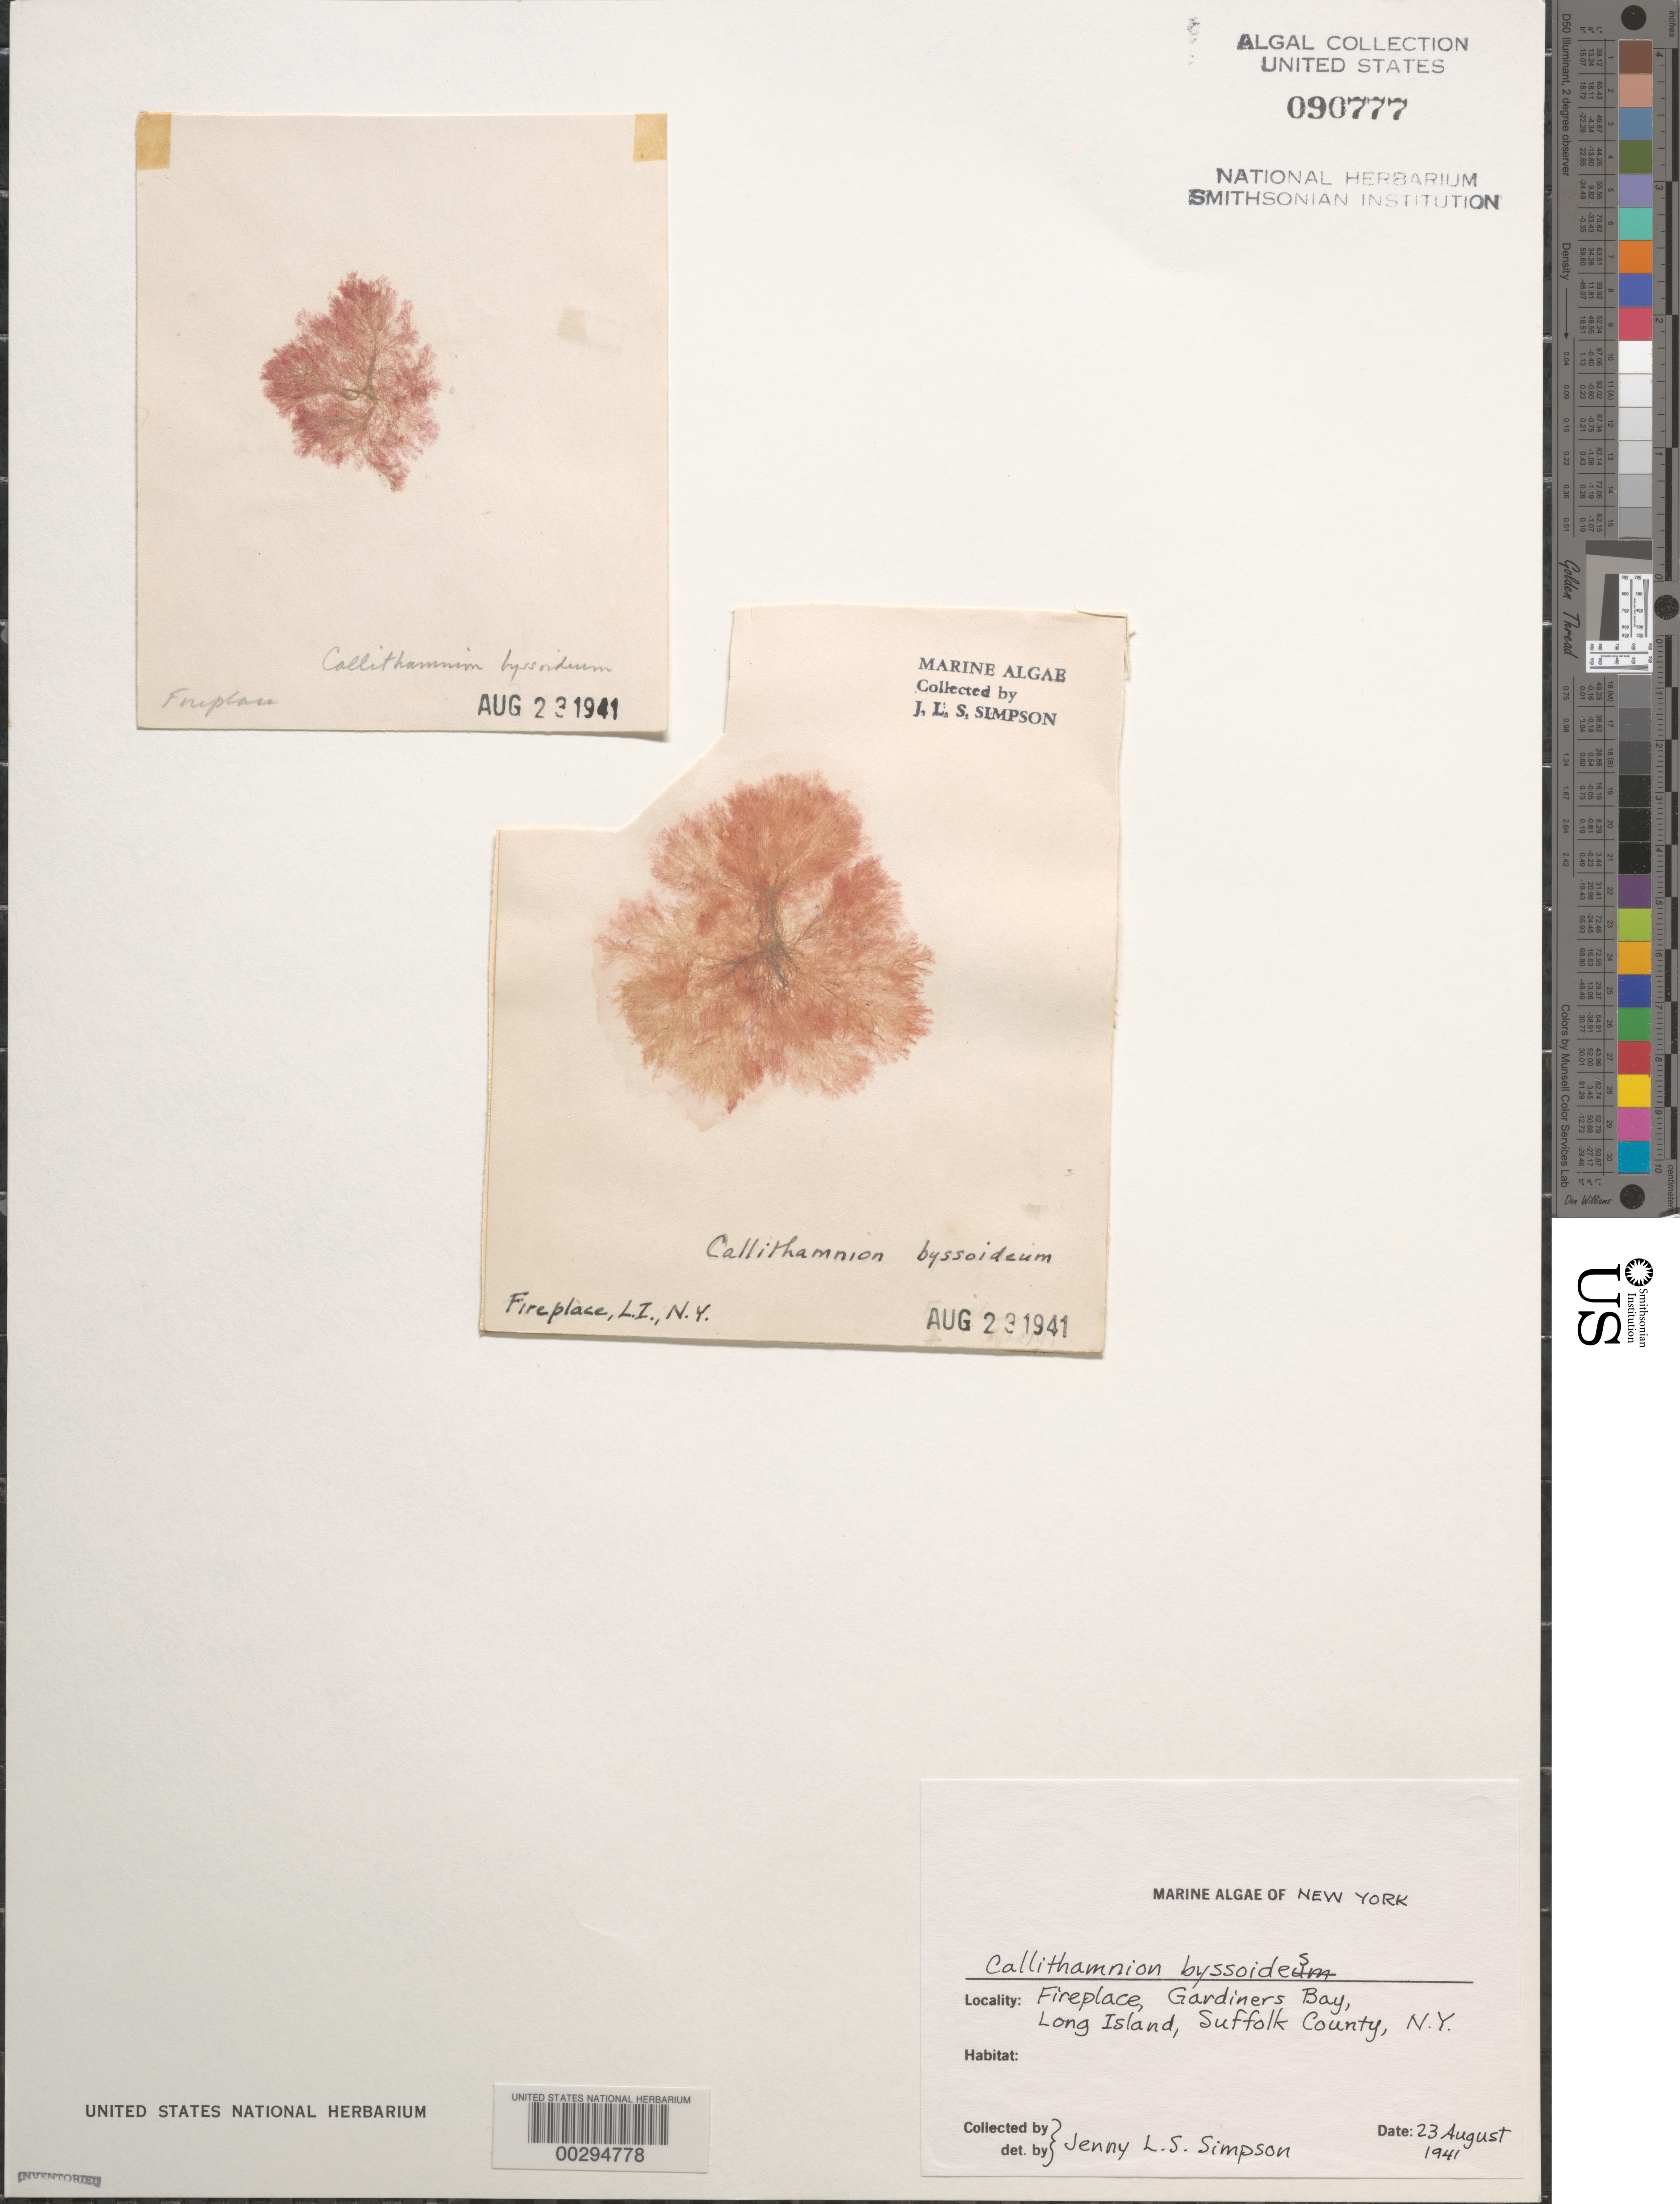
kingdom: Plantae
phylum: Rhodophyta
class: Florideophyceae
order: Ceramiales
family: Callithamniaceae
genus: Aglaothamnion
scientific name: Aglaothamnion tenuissimum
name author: (Bonnem.) Feldm.-Maz.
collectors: J. Simpson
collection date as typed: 23 Aug 1941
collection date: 1941-08-23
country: United States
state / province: New York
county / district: Suffolk County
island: Long Island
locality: Fireplace, Gardiners Bay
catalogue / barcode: US 90777